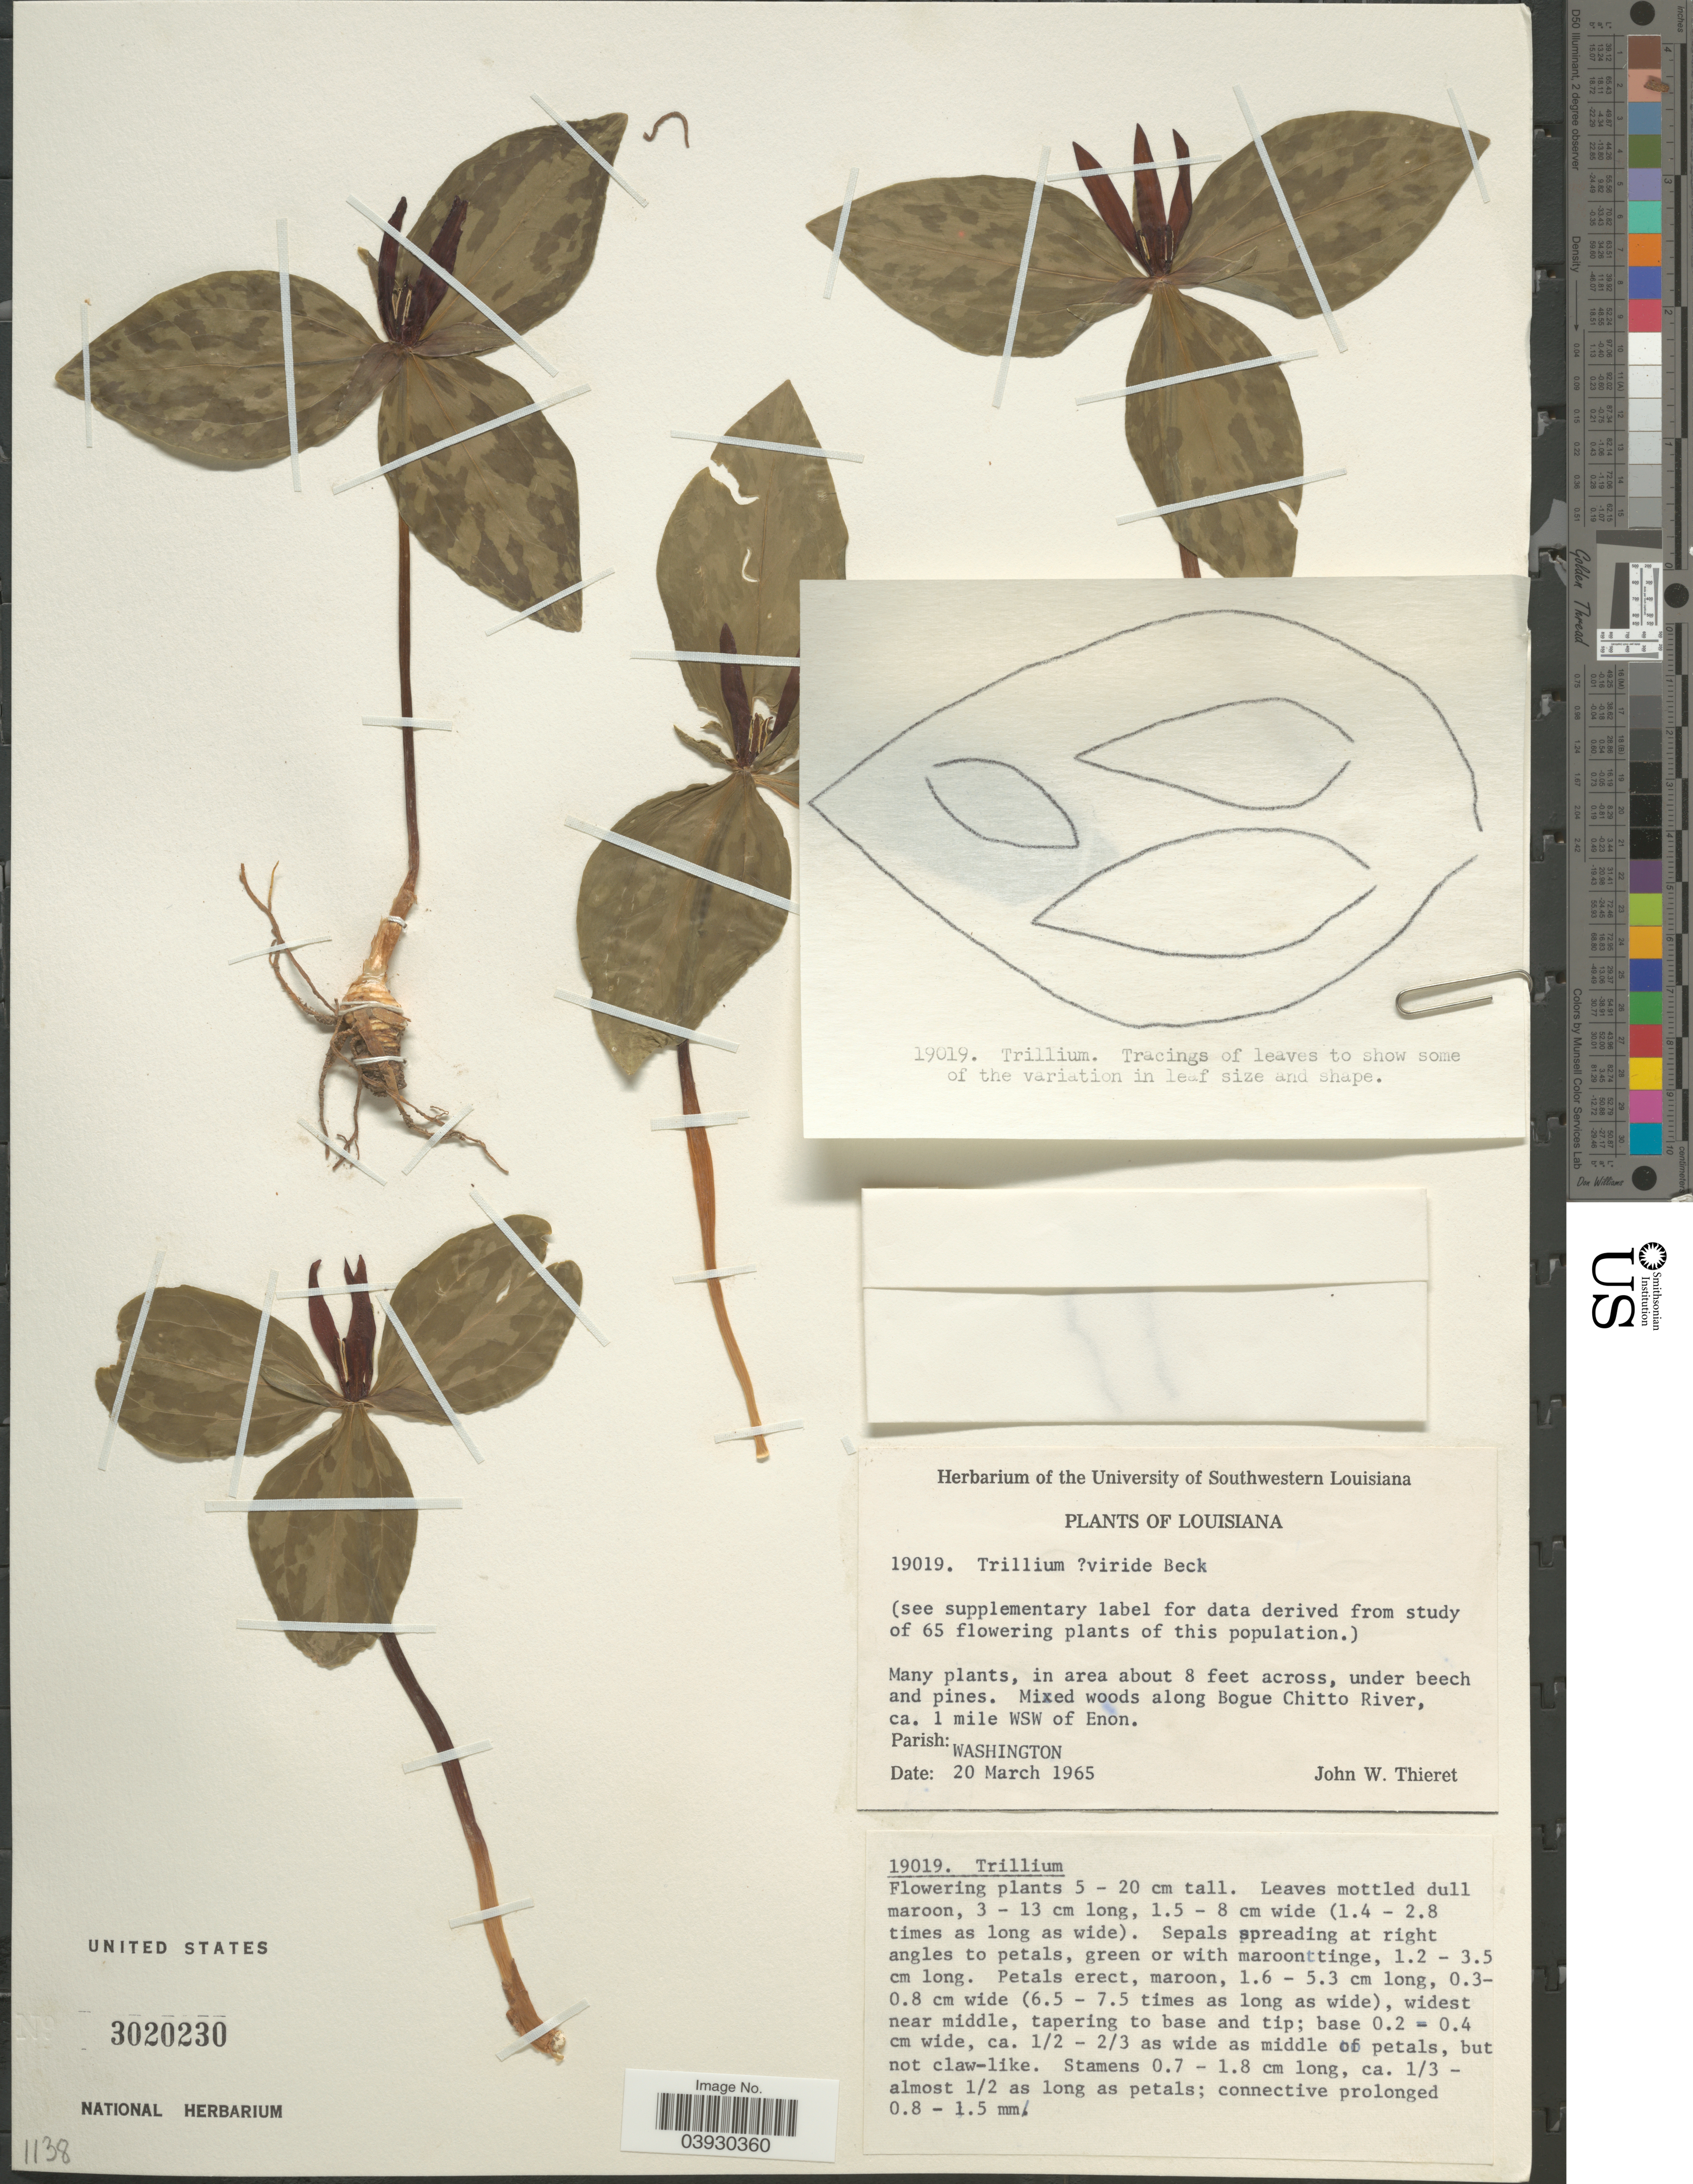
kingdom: Plantae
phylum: Tracheophyta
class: Liliopsida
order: Liliales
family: Melanthiaceae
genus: Trillium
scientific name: Trillium viride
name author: L.C. Beck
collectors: J. W. Thieret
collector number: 19019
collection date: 1965-03-20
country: United States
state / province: Louisiana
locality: In area about 8 feet across, under beech and pines. Mixed woods along Bogue Chitto River, ca. 1 mile WSW of Enon. Parish: Washington.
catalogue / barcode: US 3020230